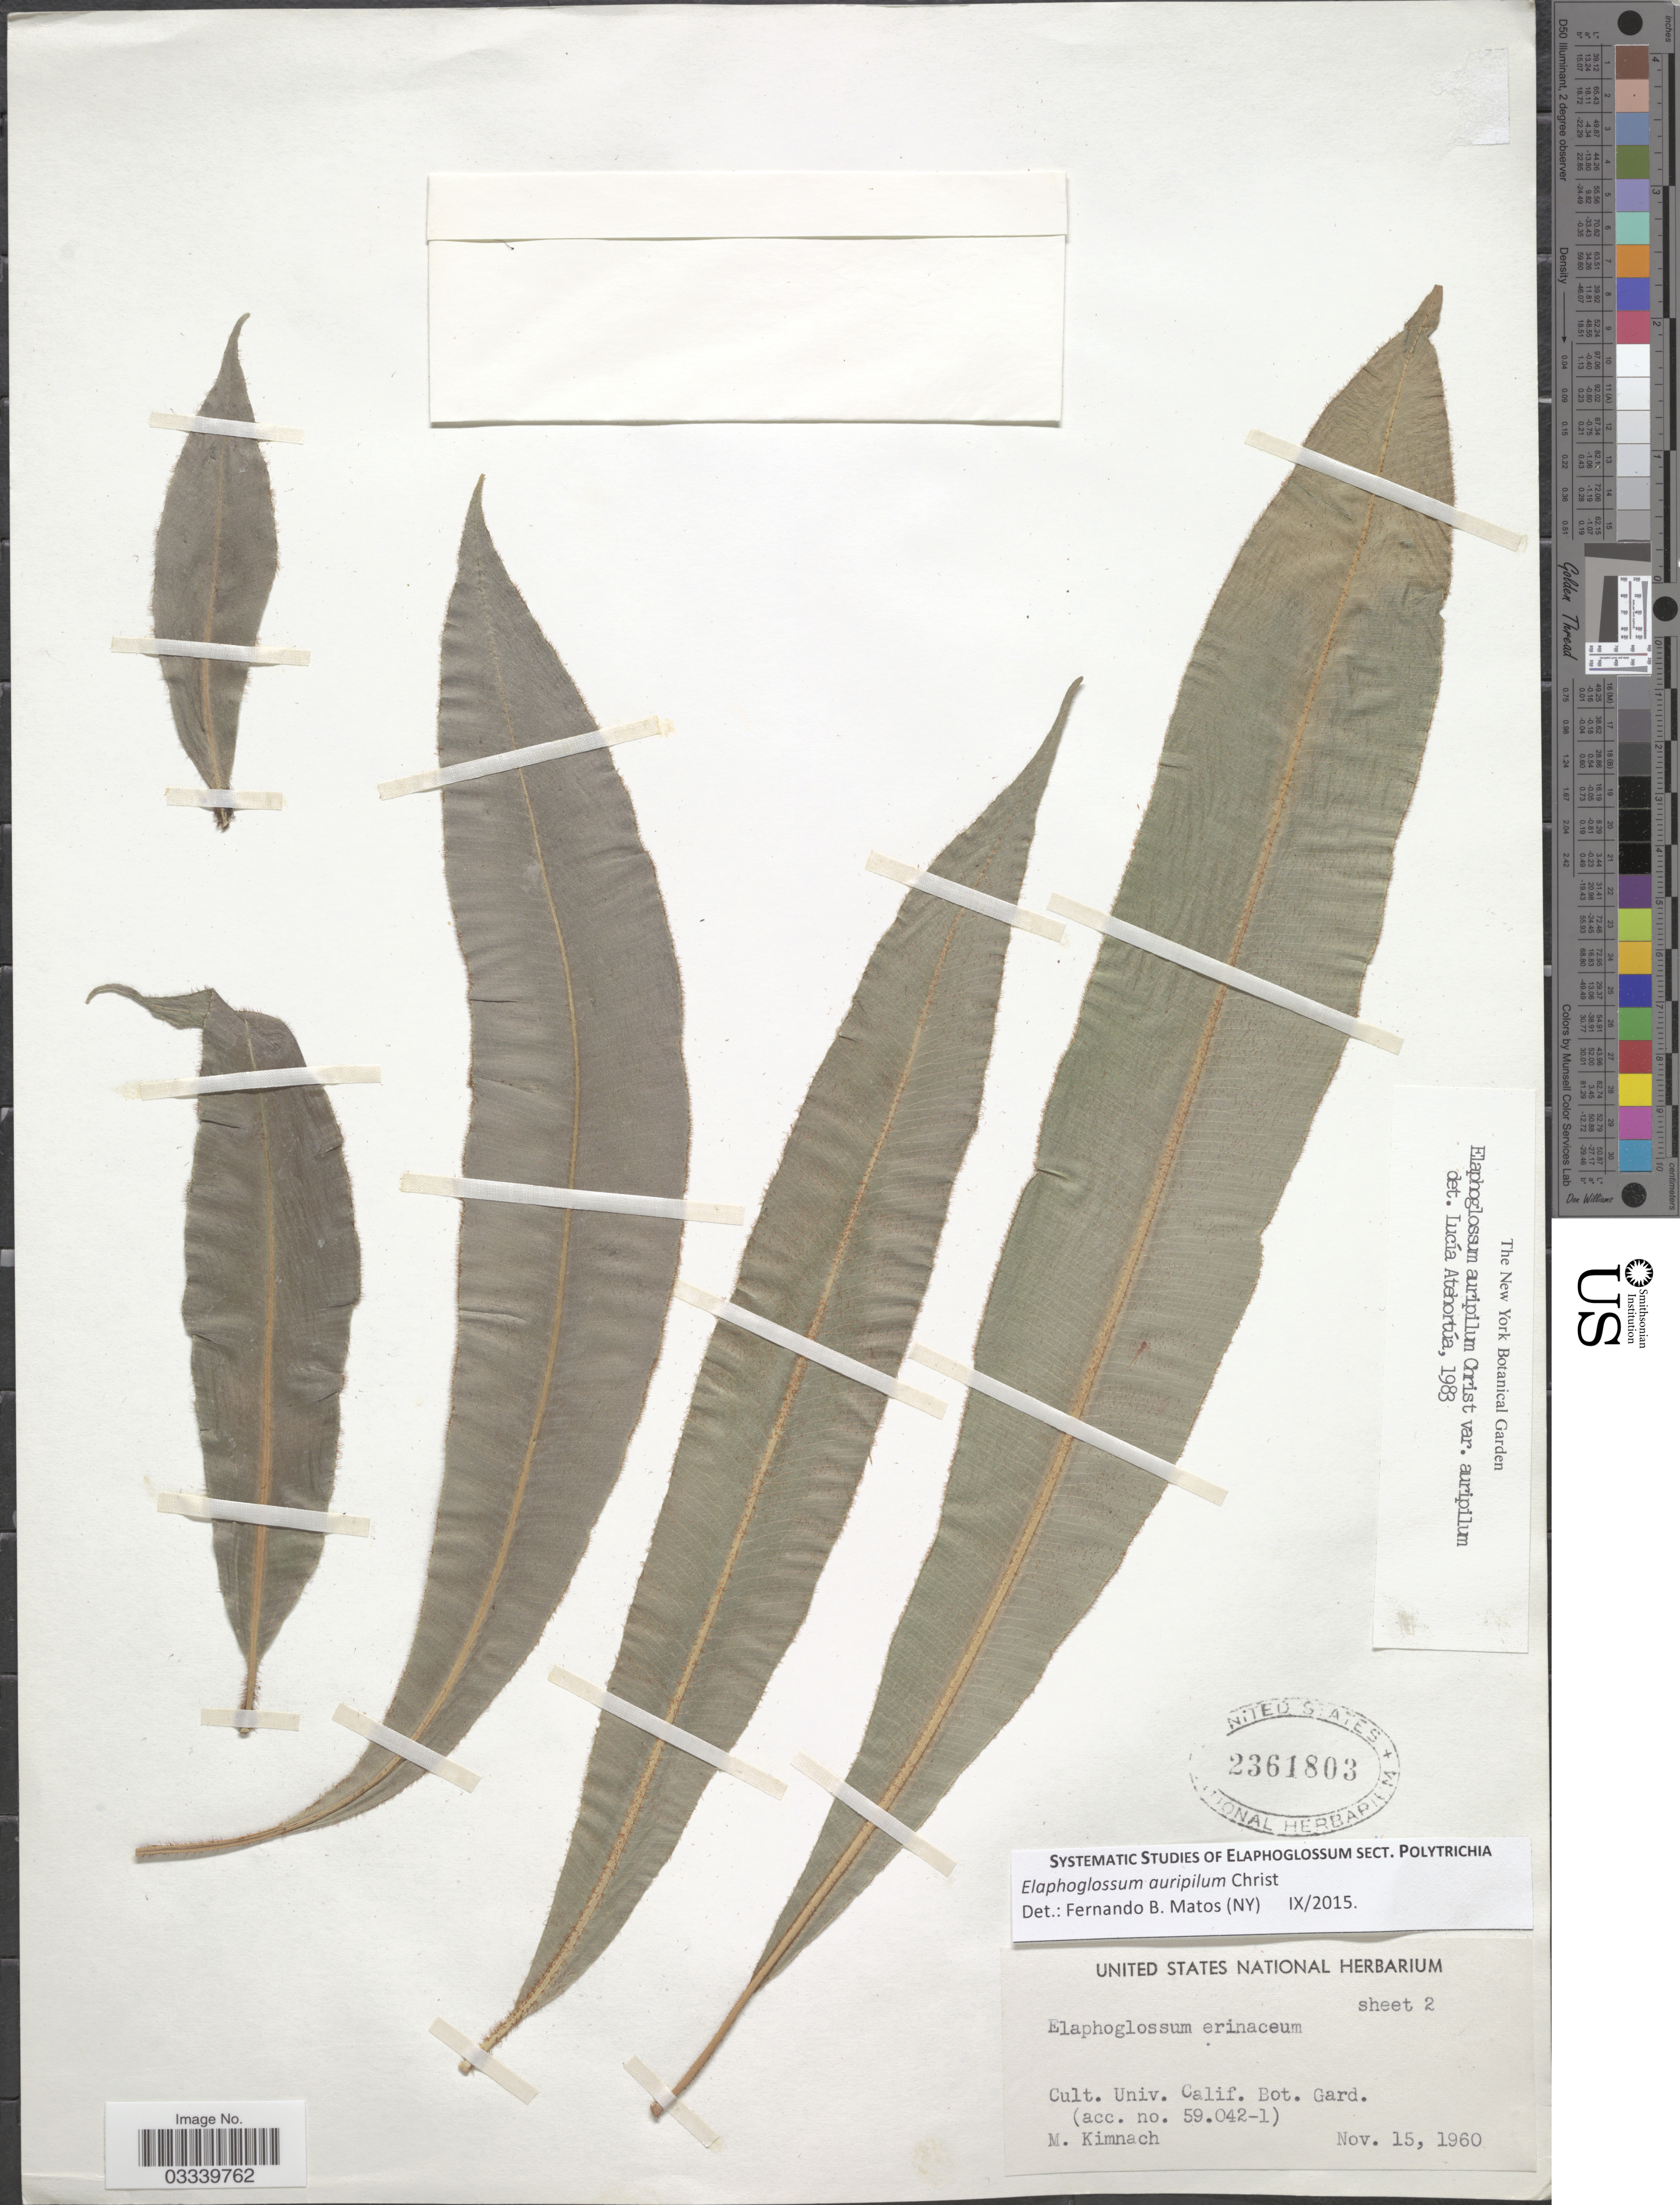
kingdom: Plantae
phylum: Tracheophyta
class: Polypodiopsida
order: Polypodiales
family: Dryopteridaceae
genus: Elaphoglossum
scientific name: Elaphoglossum auripilum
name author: Christ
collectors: M. W. Kimnach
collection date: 1960-11-15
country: United States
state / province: California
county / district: Alameda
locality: Cult. Univ. Calif. Bot. Gard.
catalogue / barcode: US 2361803